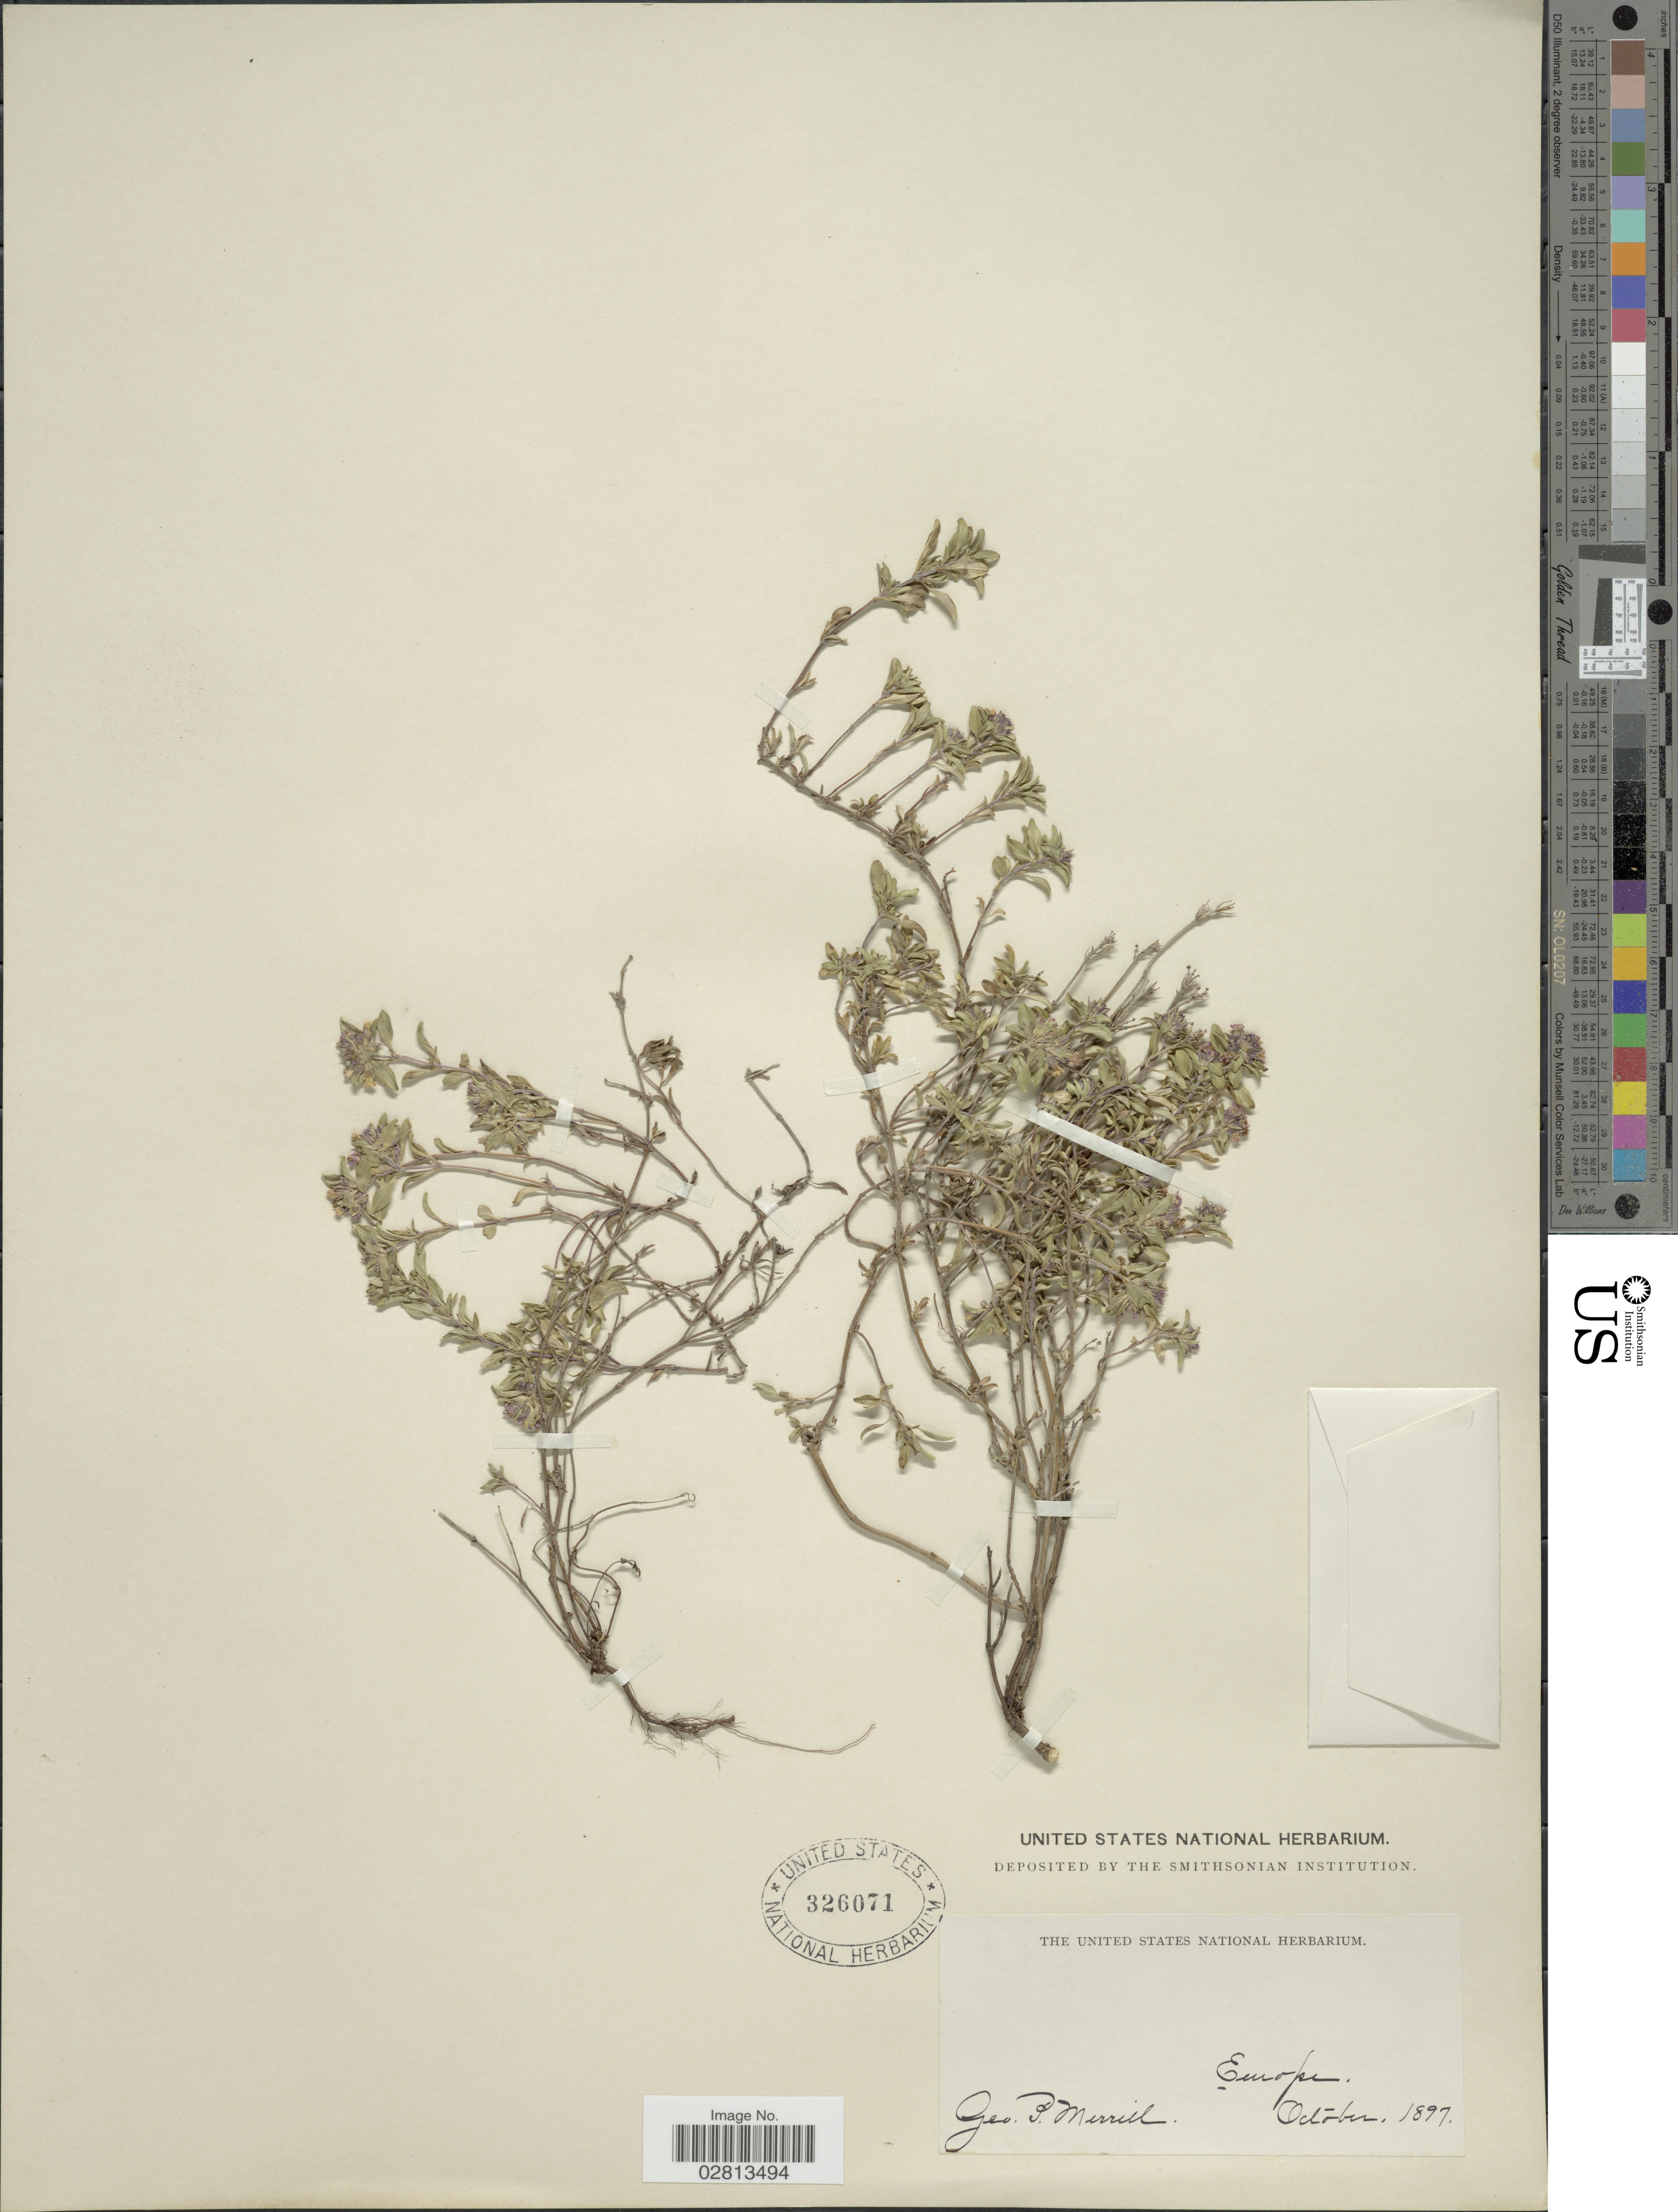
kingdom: Plantae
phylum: Tracheophyta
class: Magnoliopsida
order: Lamiales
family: Lamiaceae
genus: Thymus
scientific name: Thymus serpyllum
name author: L.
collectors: G. P. Merrill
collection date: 1897-10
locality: Europe.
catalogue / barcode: US 326071